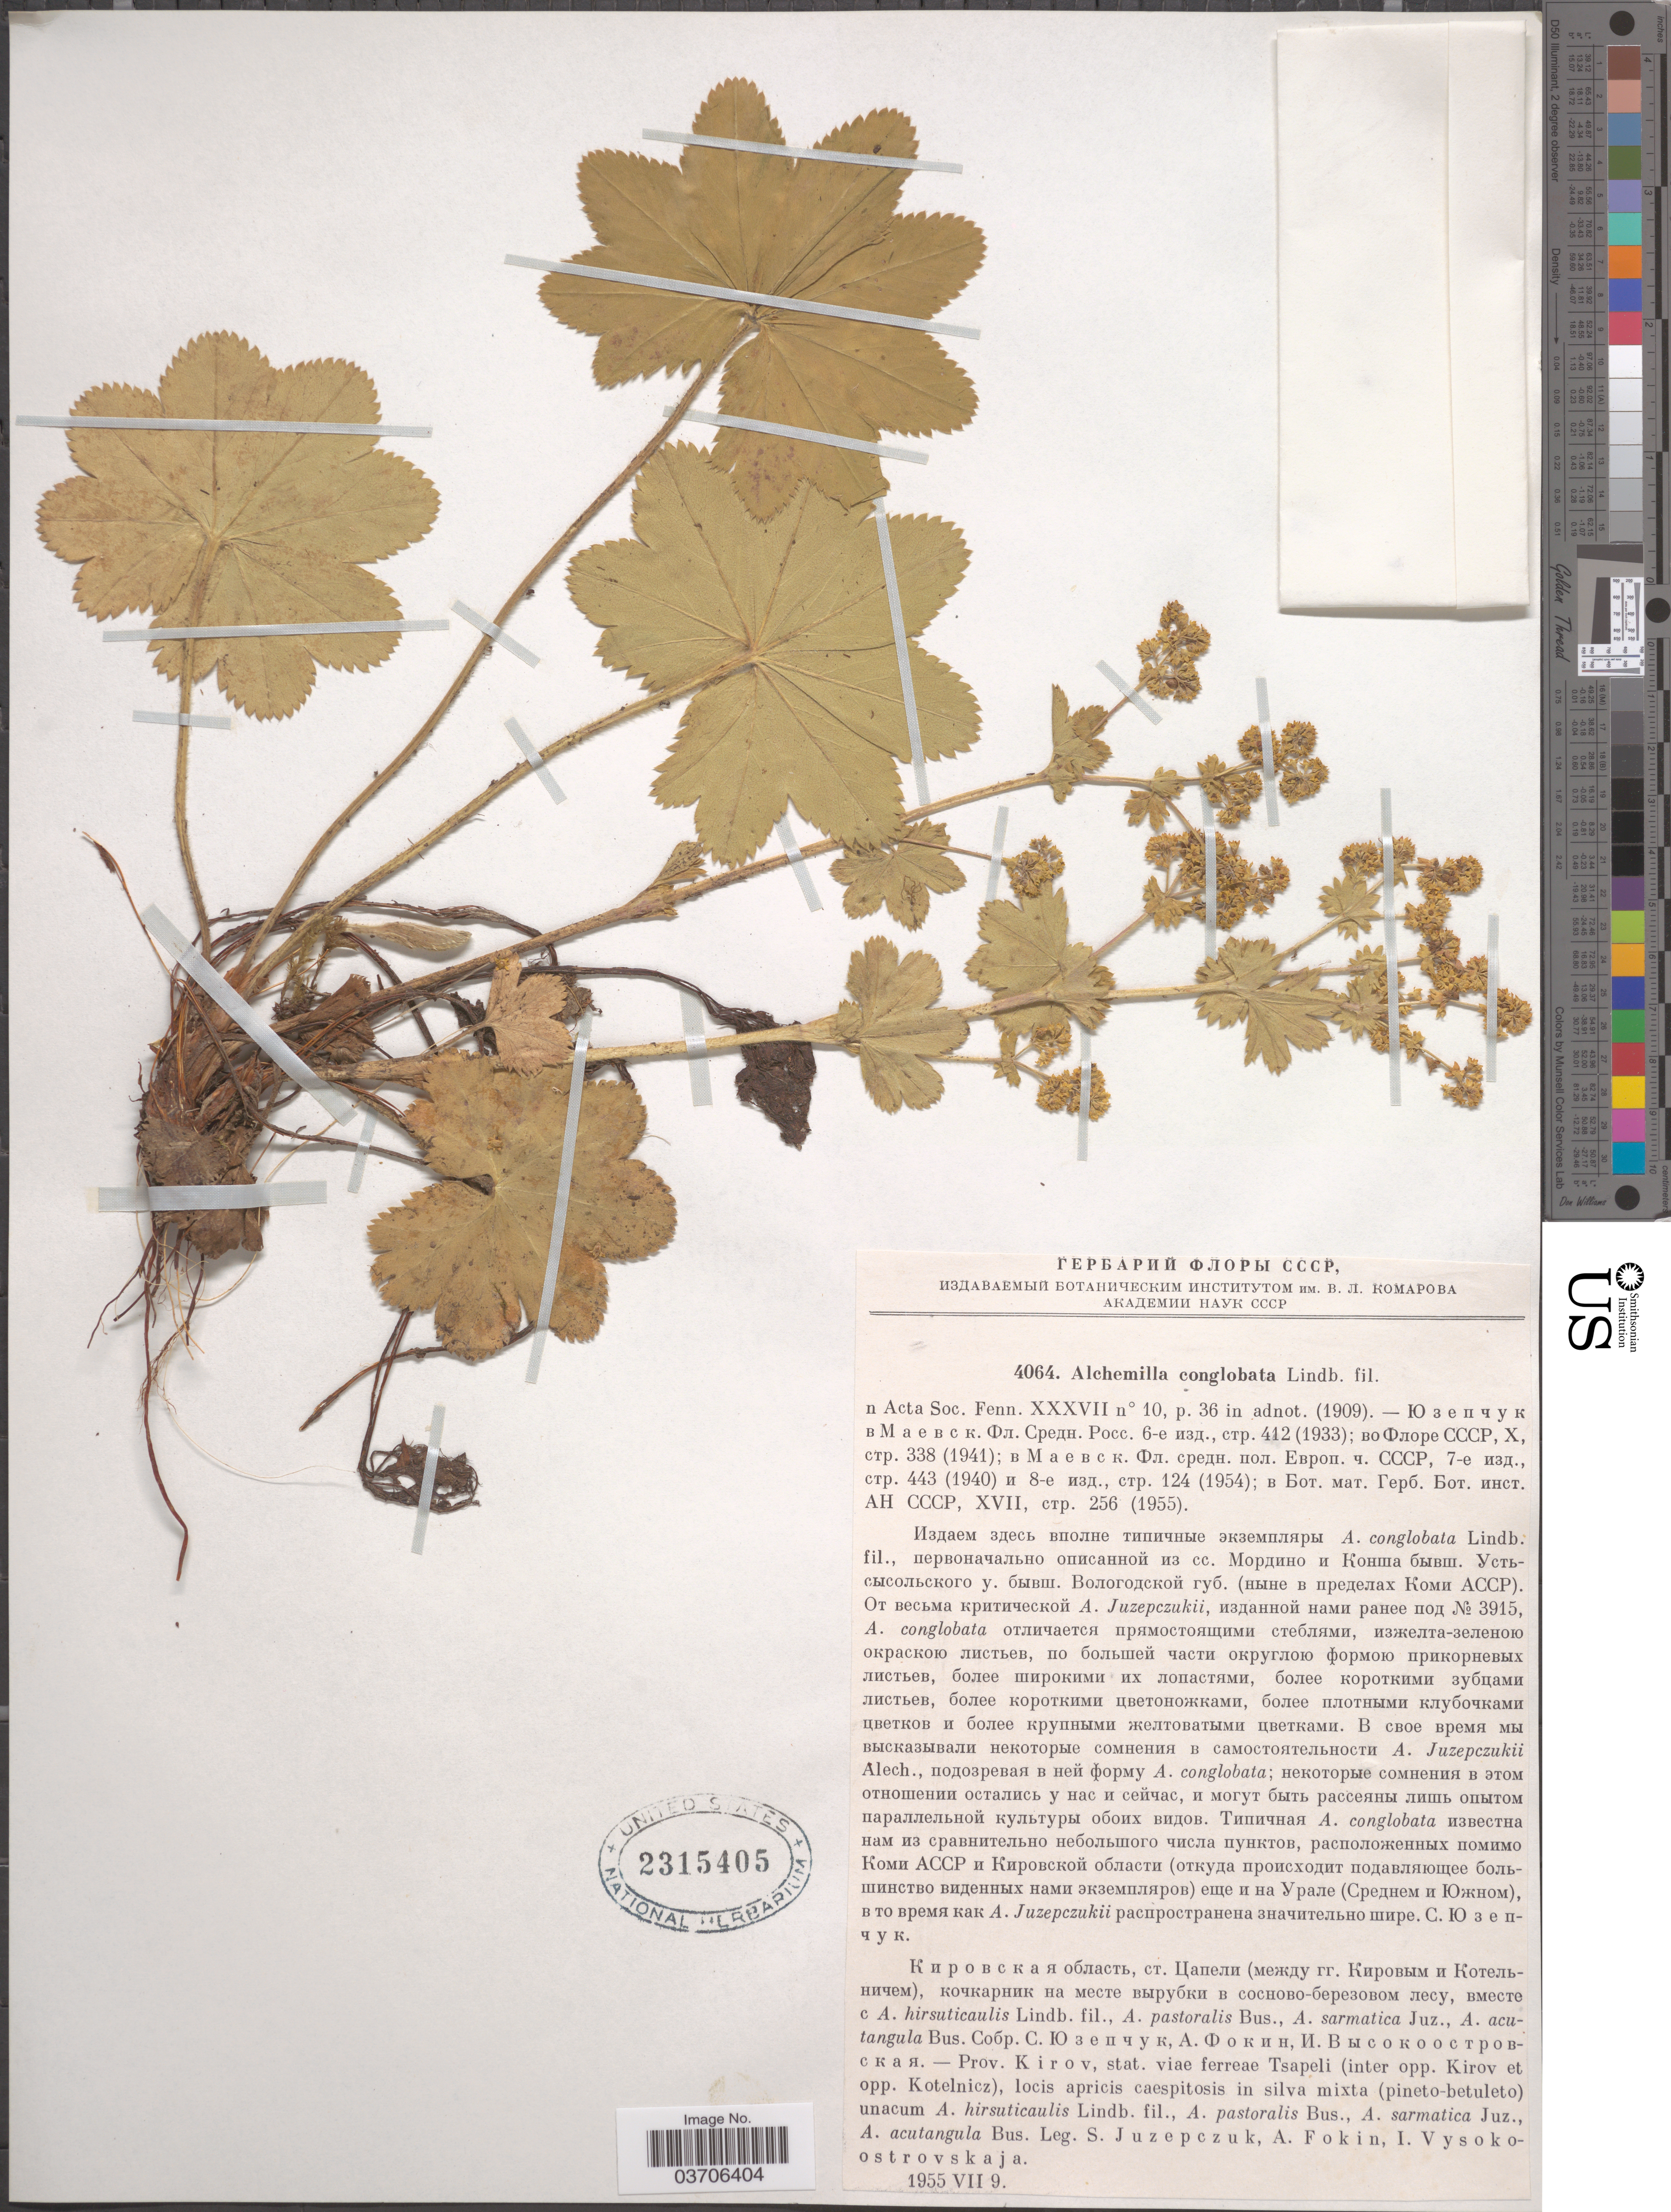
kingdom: Plantae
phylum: Tracheophyta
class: Magnoliopsida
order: Rosales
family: Rosaceae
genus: Alchemilla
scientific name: Alchemilla conglobata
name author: H. Lindb.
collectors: S. V. Juzepczuk, A. Fokin & I. Vysokoostrovskaja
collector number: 4064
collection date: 1955-07-09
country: Russian Federation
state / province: Kirov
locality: Stat. viae ferreae Tsapeli (inter opp. Kirov and opp. Kotelniez).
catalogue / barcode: US 2315405